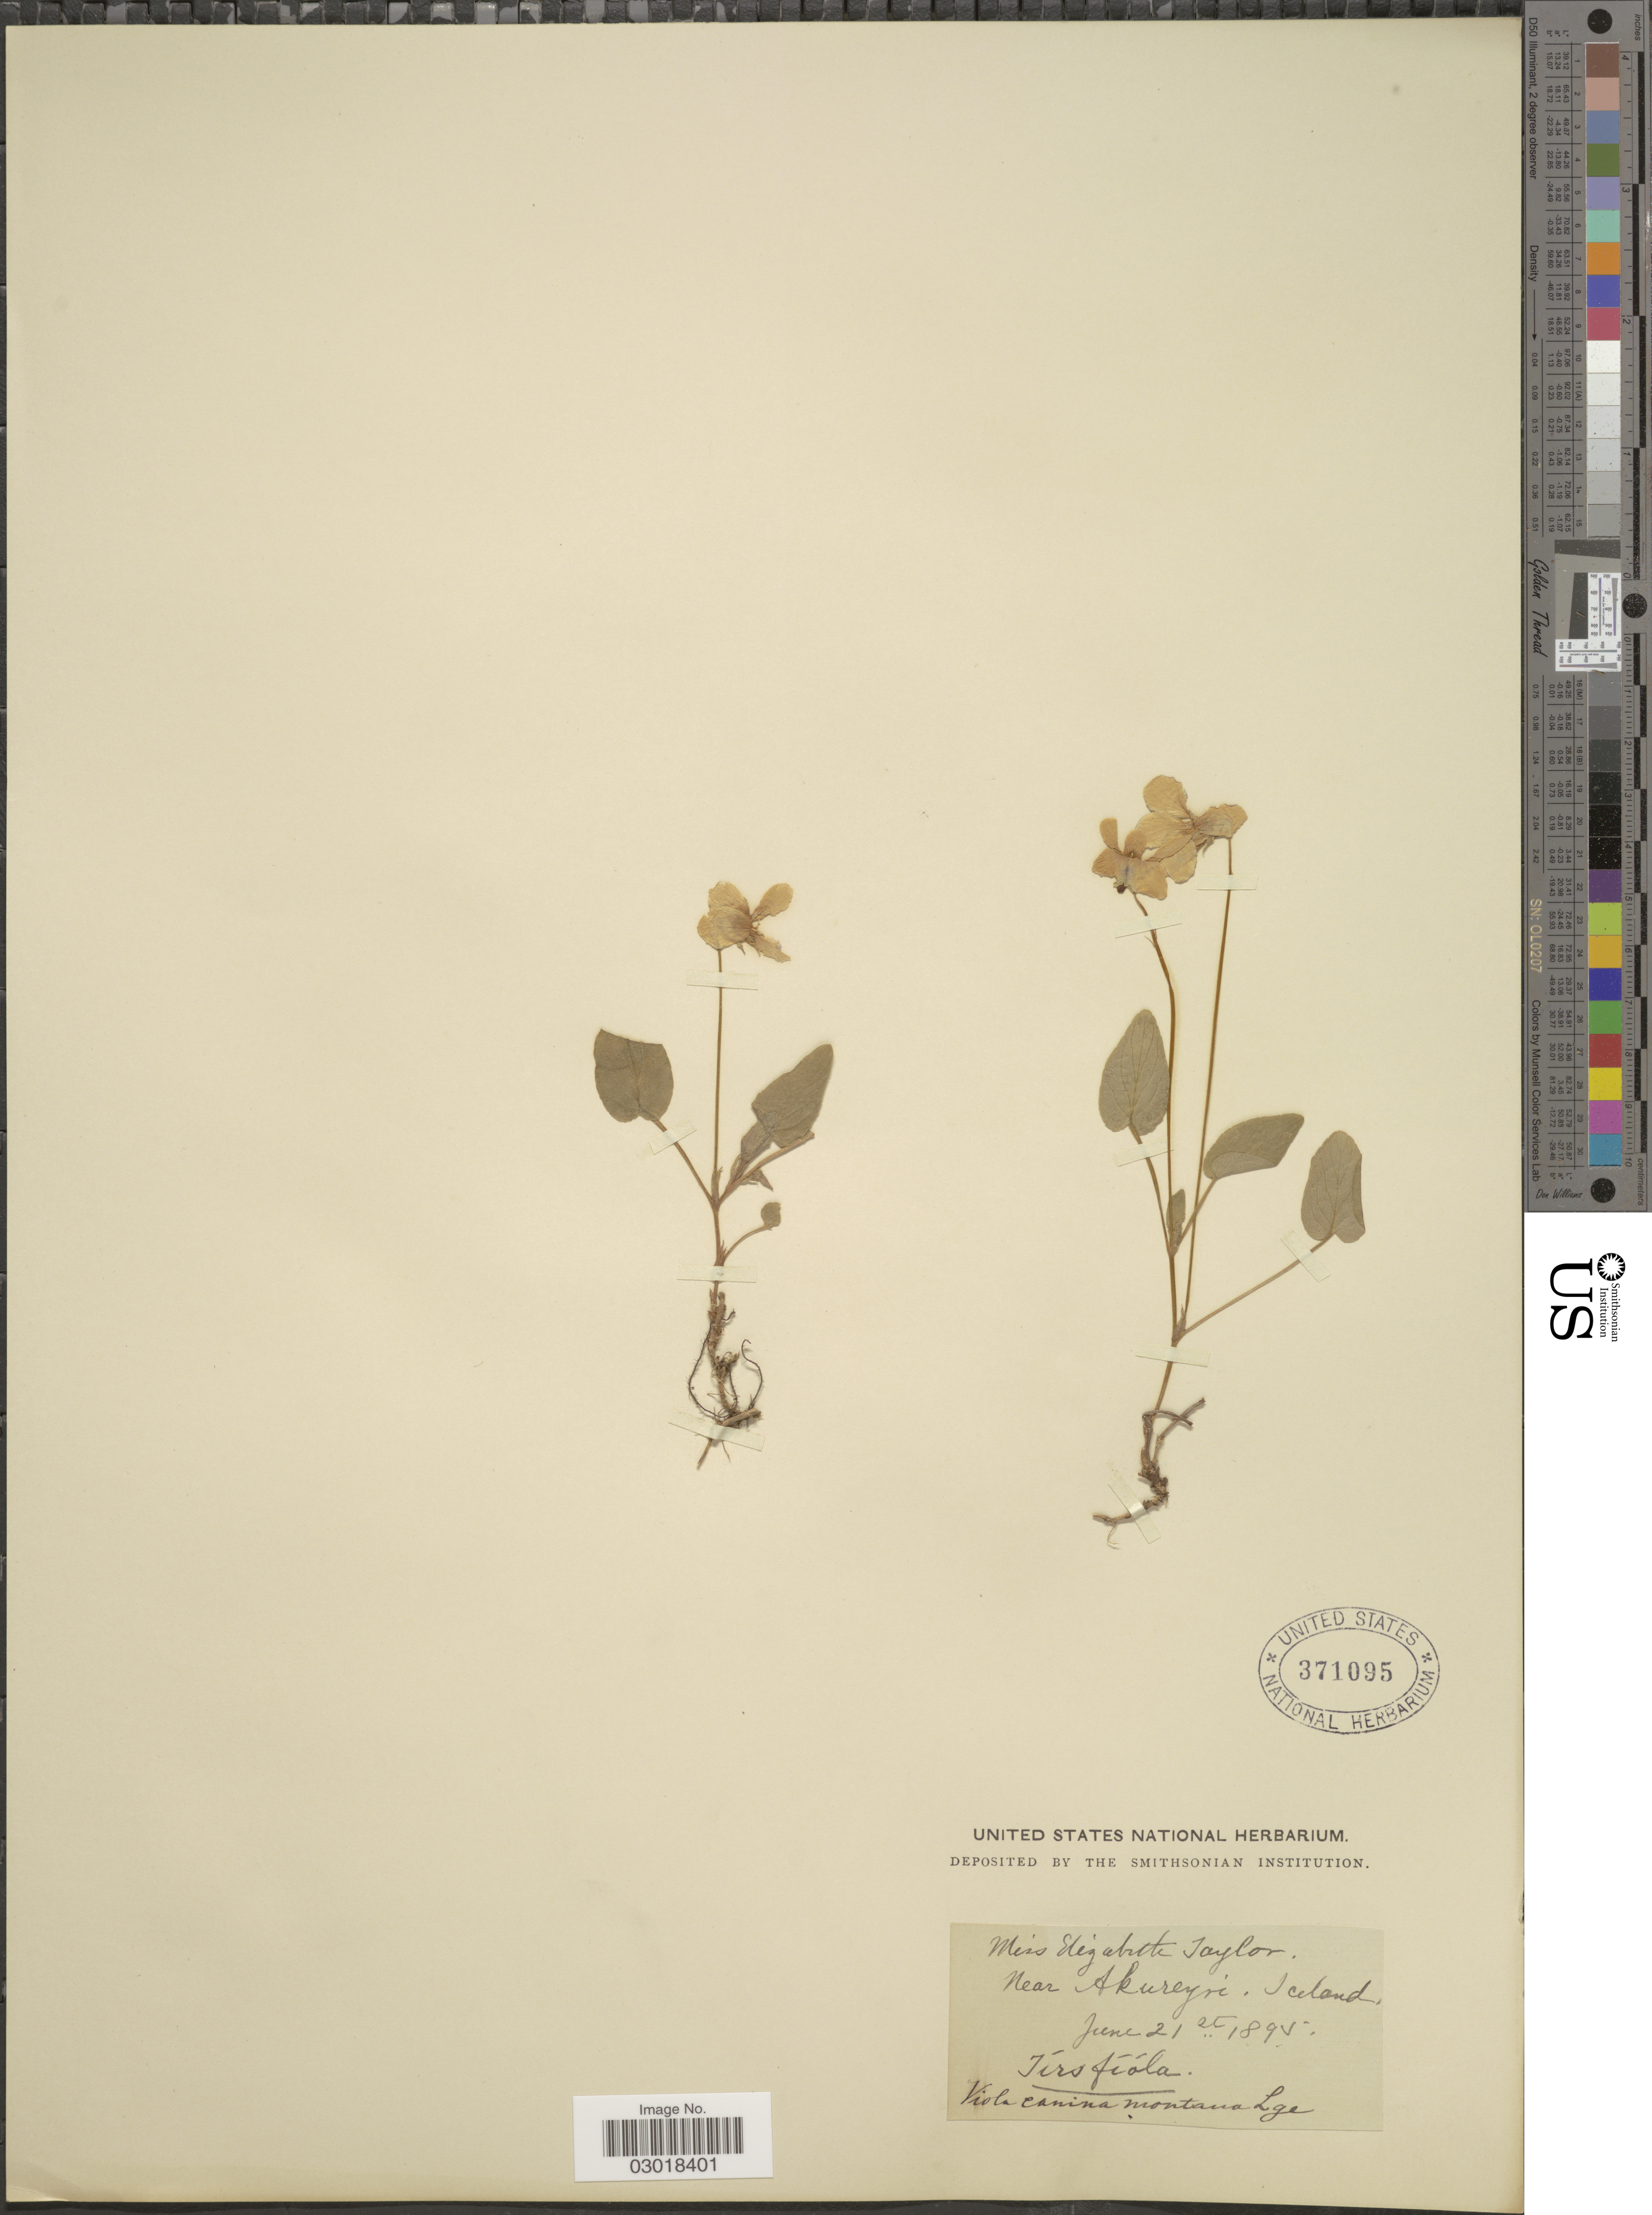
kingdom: Plantae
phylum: Tracheophyta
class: Magnoliopsida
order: Malpighiales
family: Violaceae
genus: Viola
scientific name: Viola canina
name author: L.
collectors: E. L. Taylor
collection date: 1895-06-21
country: Iceland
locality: Near Akureyri.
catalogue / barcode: US 371095